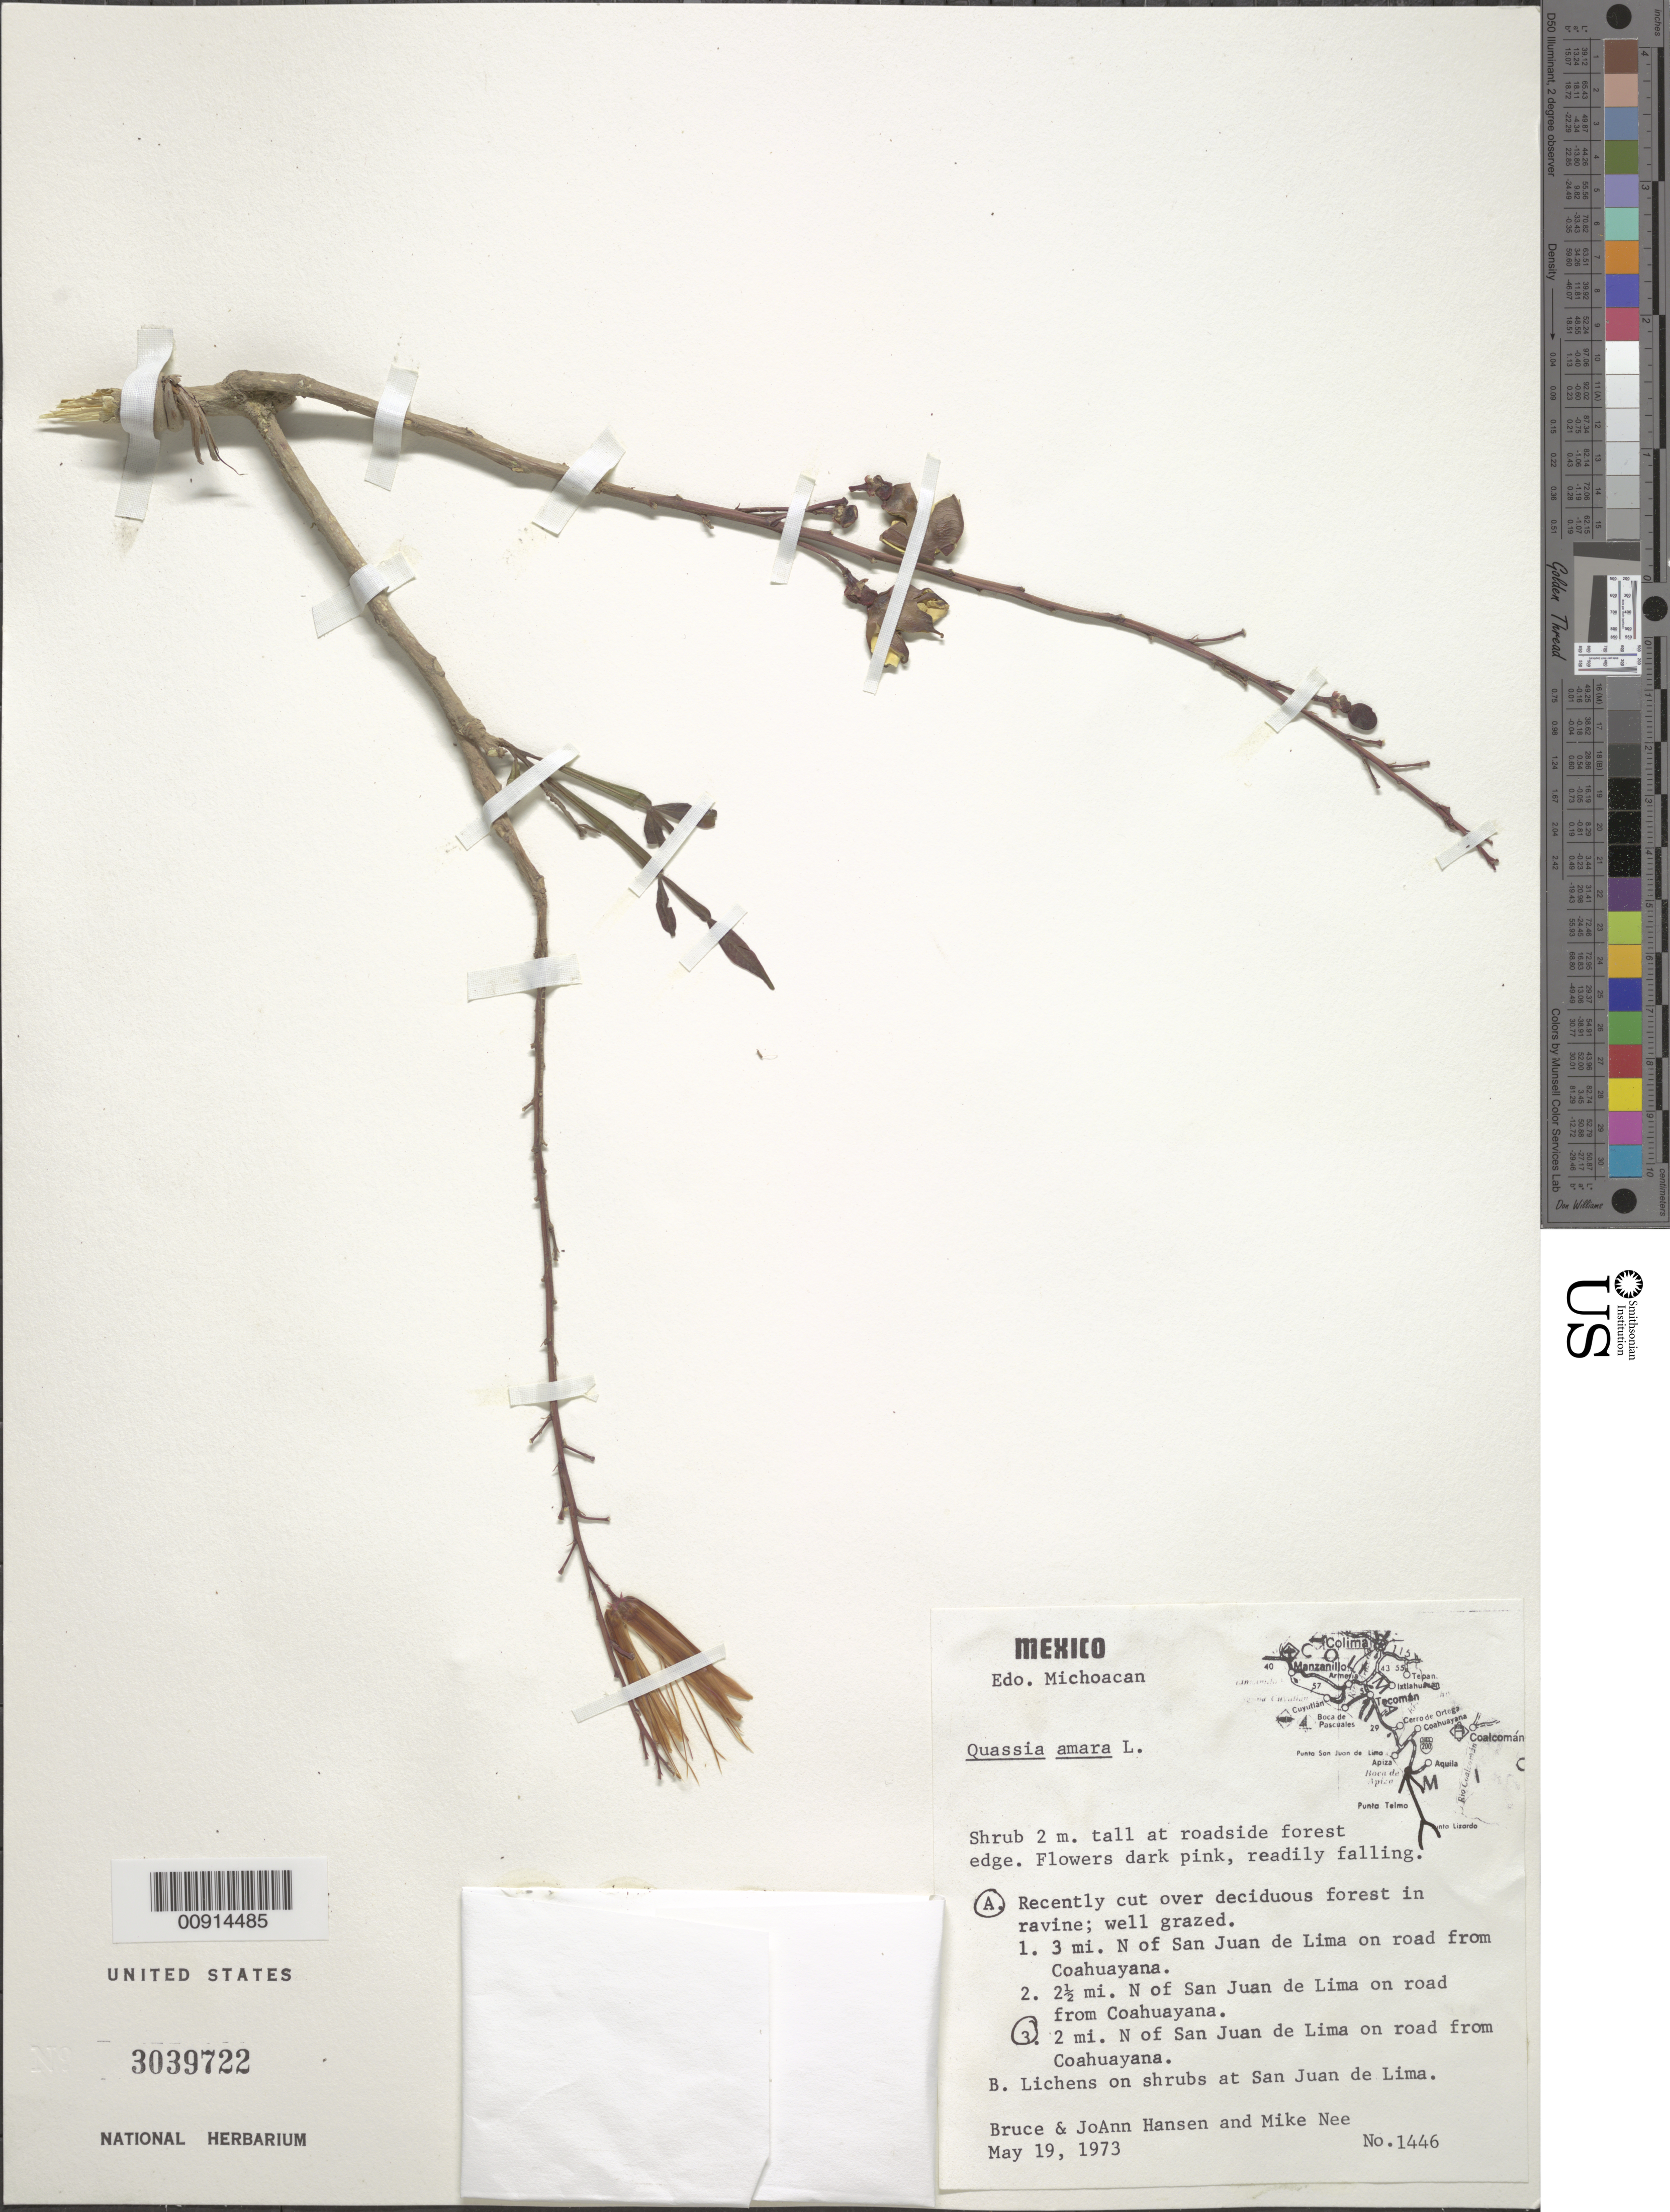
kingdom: Plantae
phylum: Tracheophyta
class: Magnoliopsida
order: Sapindales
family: Simaroubaceae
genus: Quassia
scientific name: Quassia amara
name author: L.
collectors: B. Hansen, J. Hansen & M. Nee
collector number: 1446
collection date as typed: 19 May 1973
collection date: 1973-05-19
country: Mexico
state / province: Michoacán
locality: Edo. Michoacán: 2 mi. N of San Juan de Lima on road from Coahuayana.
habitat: Recently cut over deciduous forest in ravine; well grazed.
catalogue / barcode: US 3039722